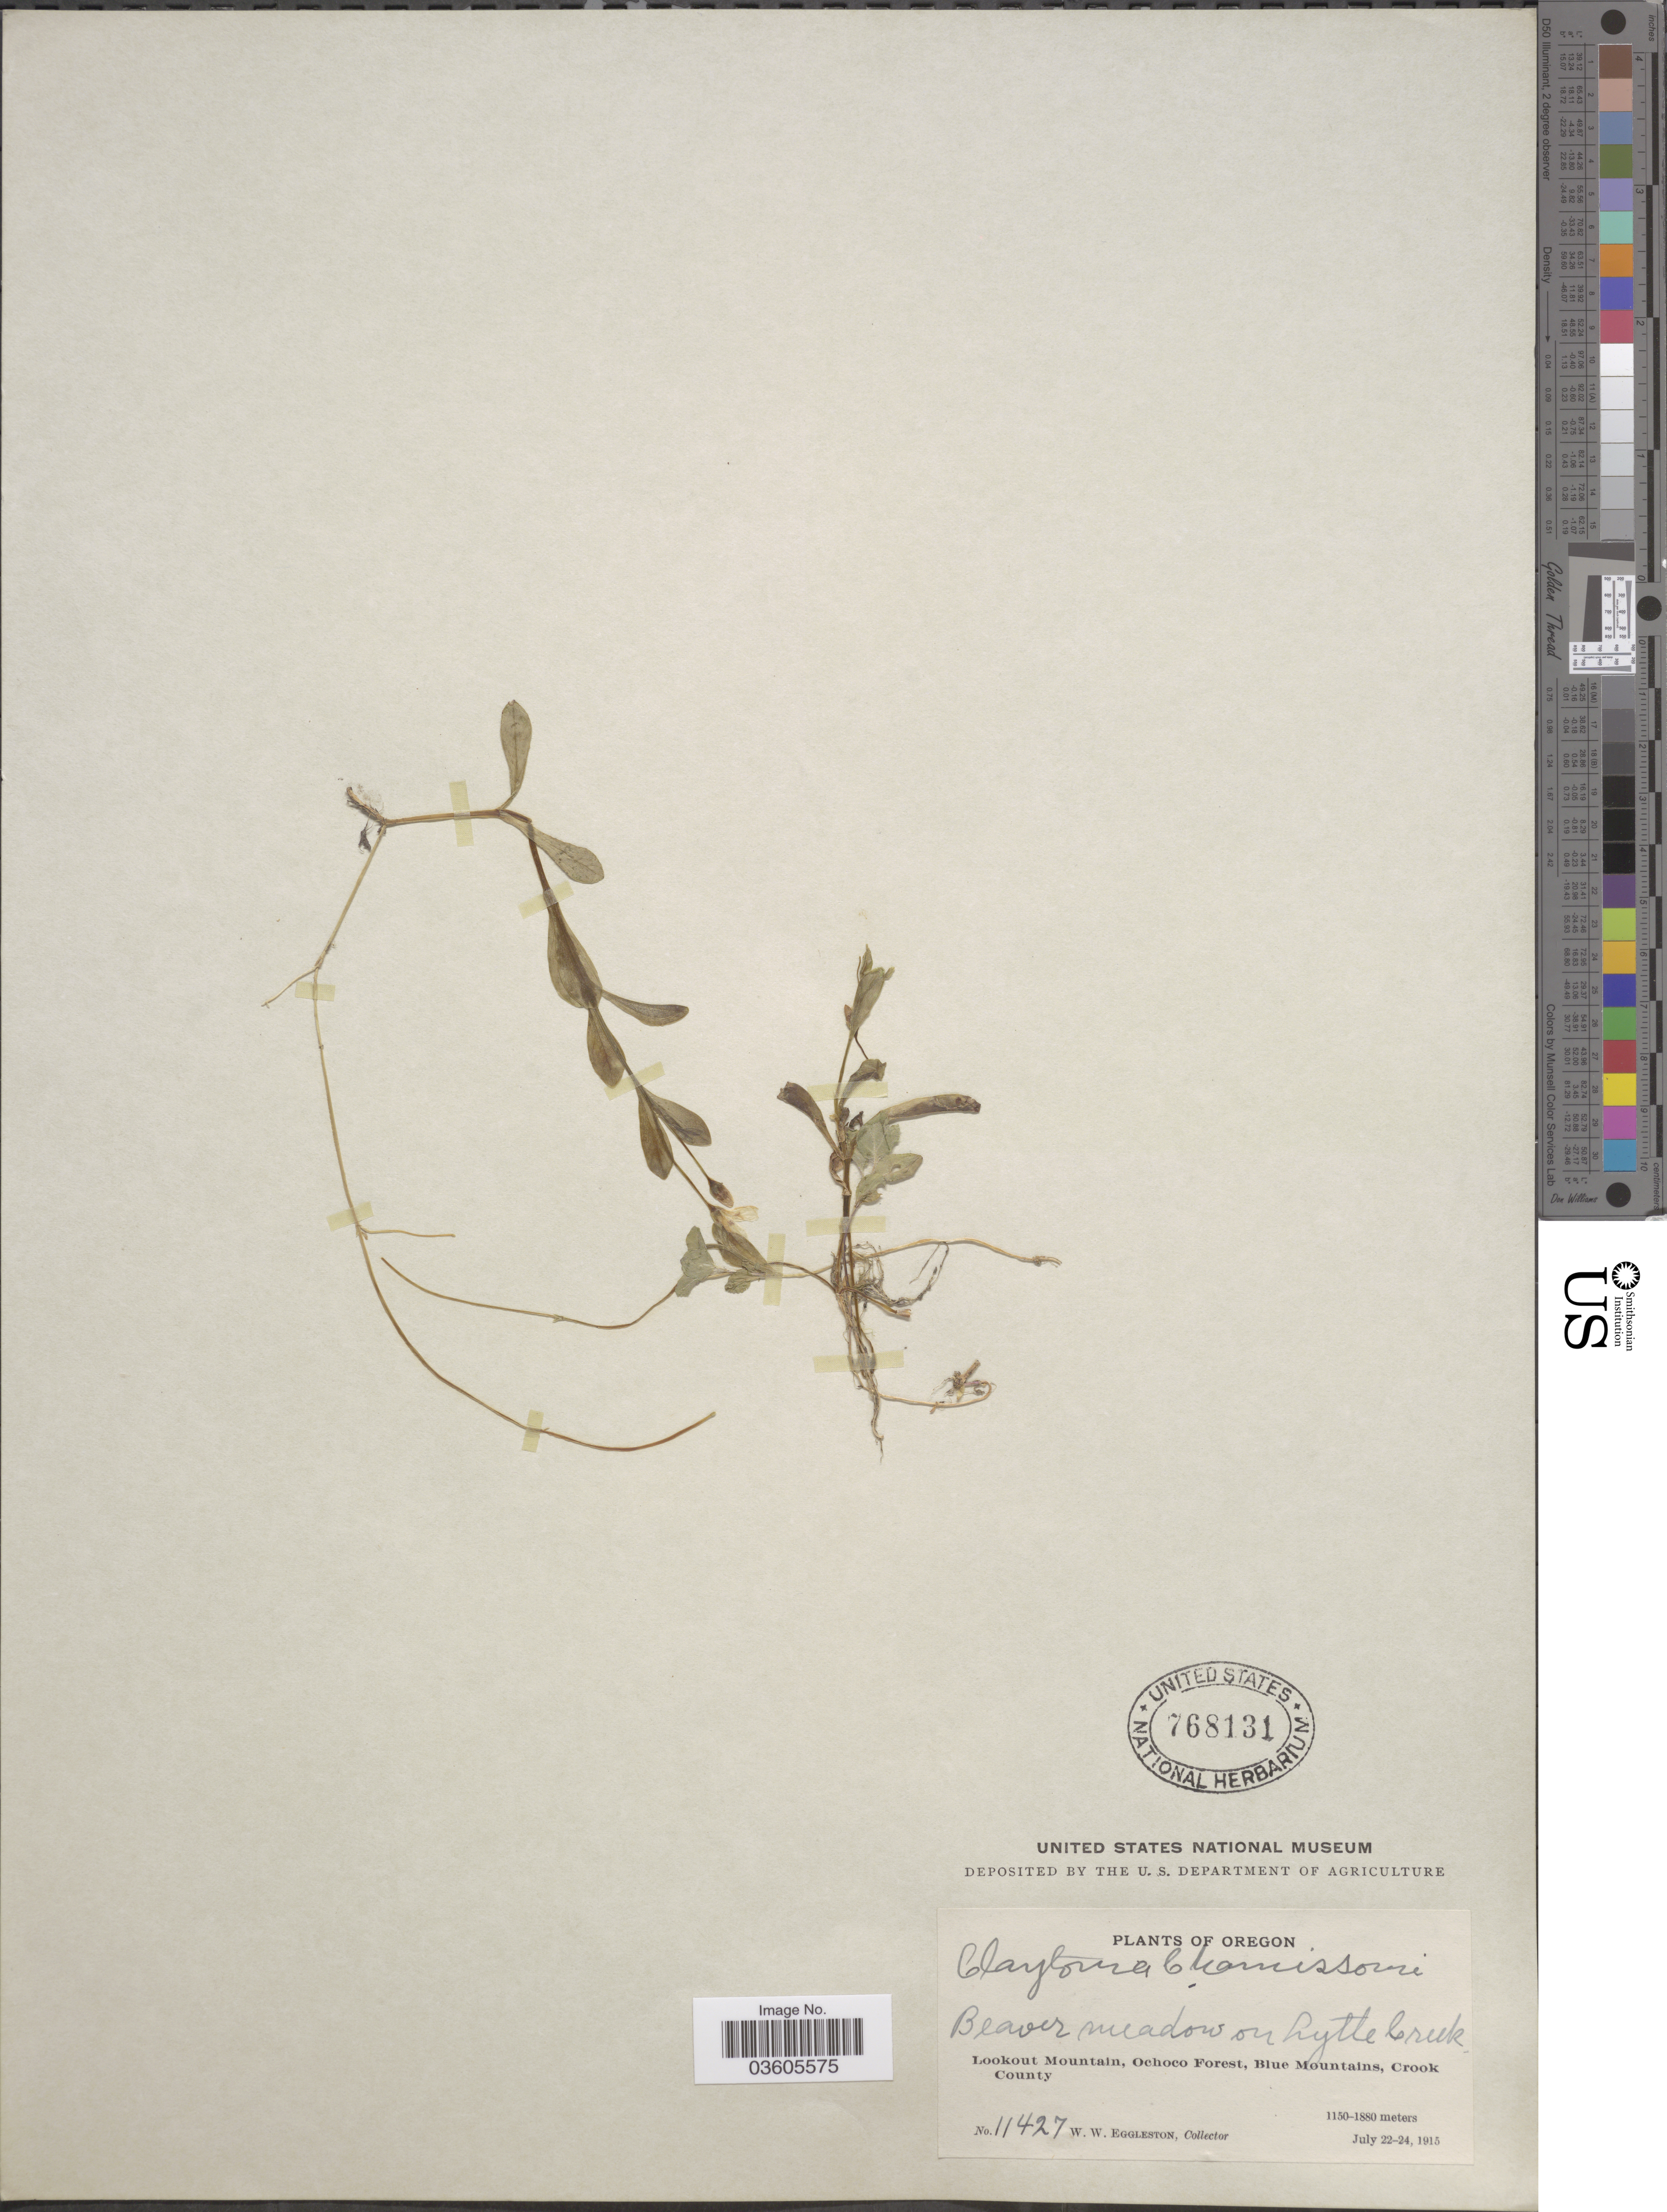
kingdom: Plantae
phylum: Tracheophyta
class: Magnoliopsida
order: Caryophyllales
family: Montiaceae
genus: Montia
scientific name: Montia chamissoi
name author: (Ledeb. ex Spreng.) Greene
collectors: W. W. Eggleston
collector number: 11427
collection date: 1915-07-22/1915-07-24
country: United States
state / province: Oregon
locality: Beaver meadow on Lytle Creek. Lookout Mountain, Ochoco Forest, Blue Mountains, Crook County.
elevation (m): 1150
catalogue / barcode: US 768131